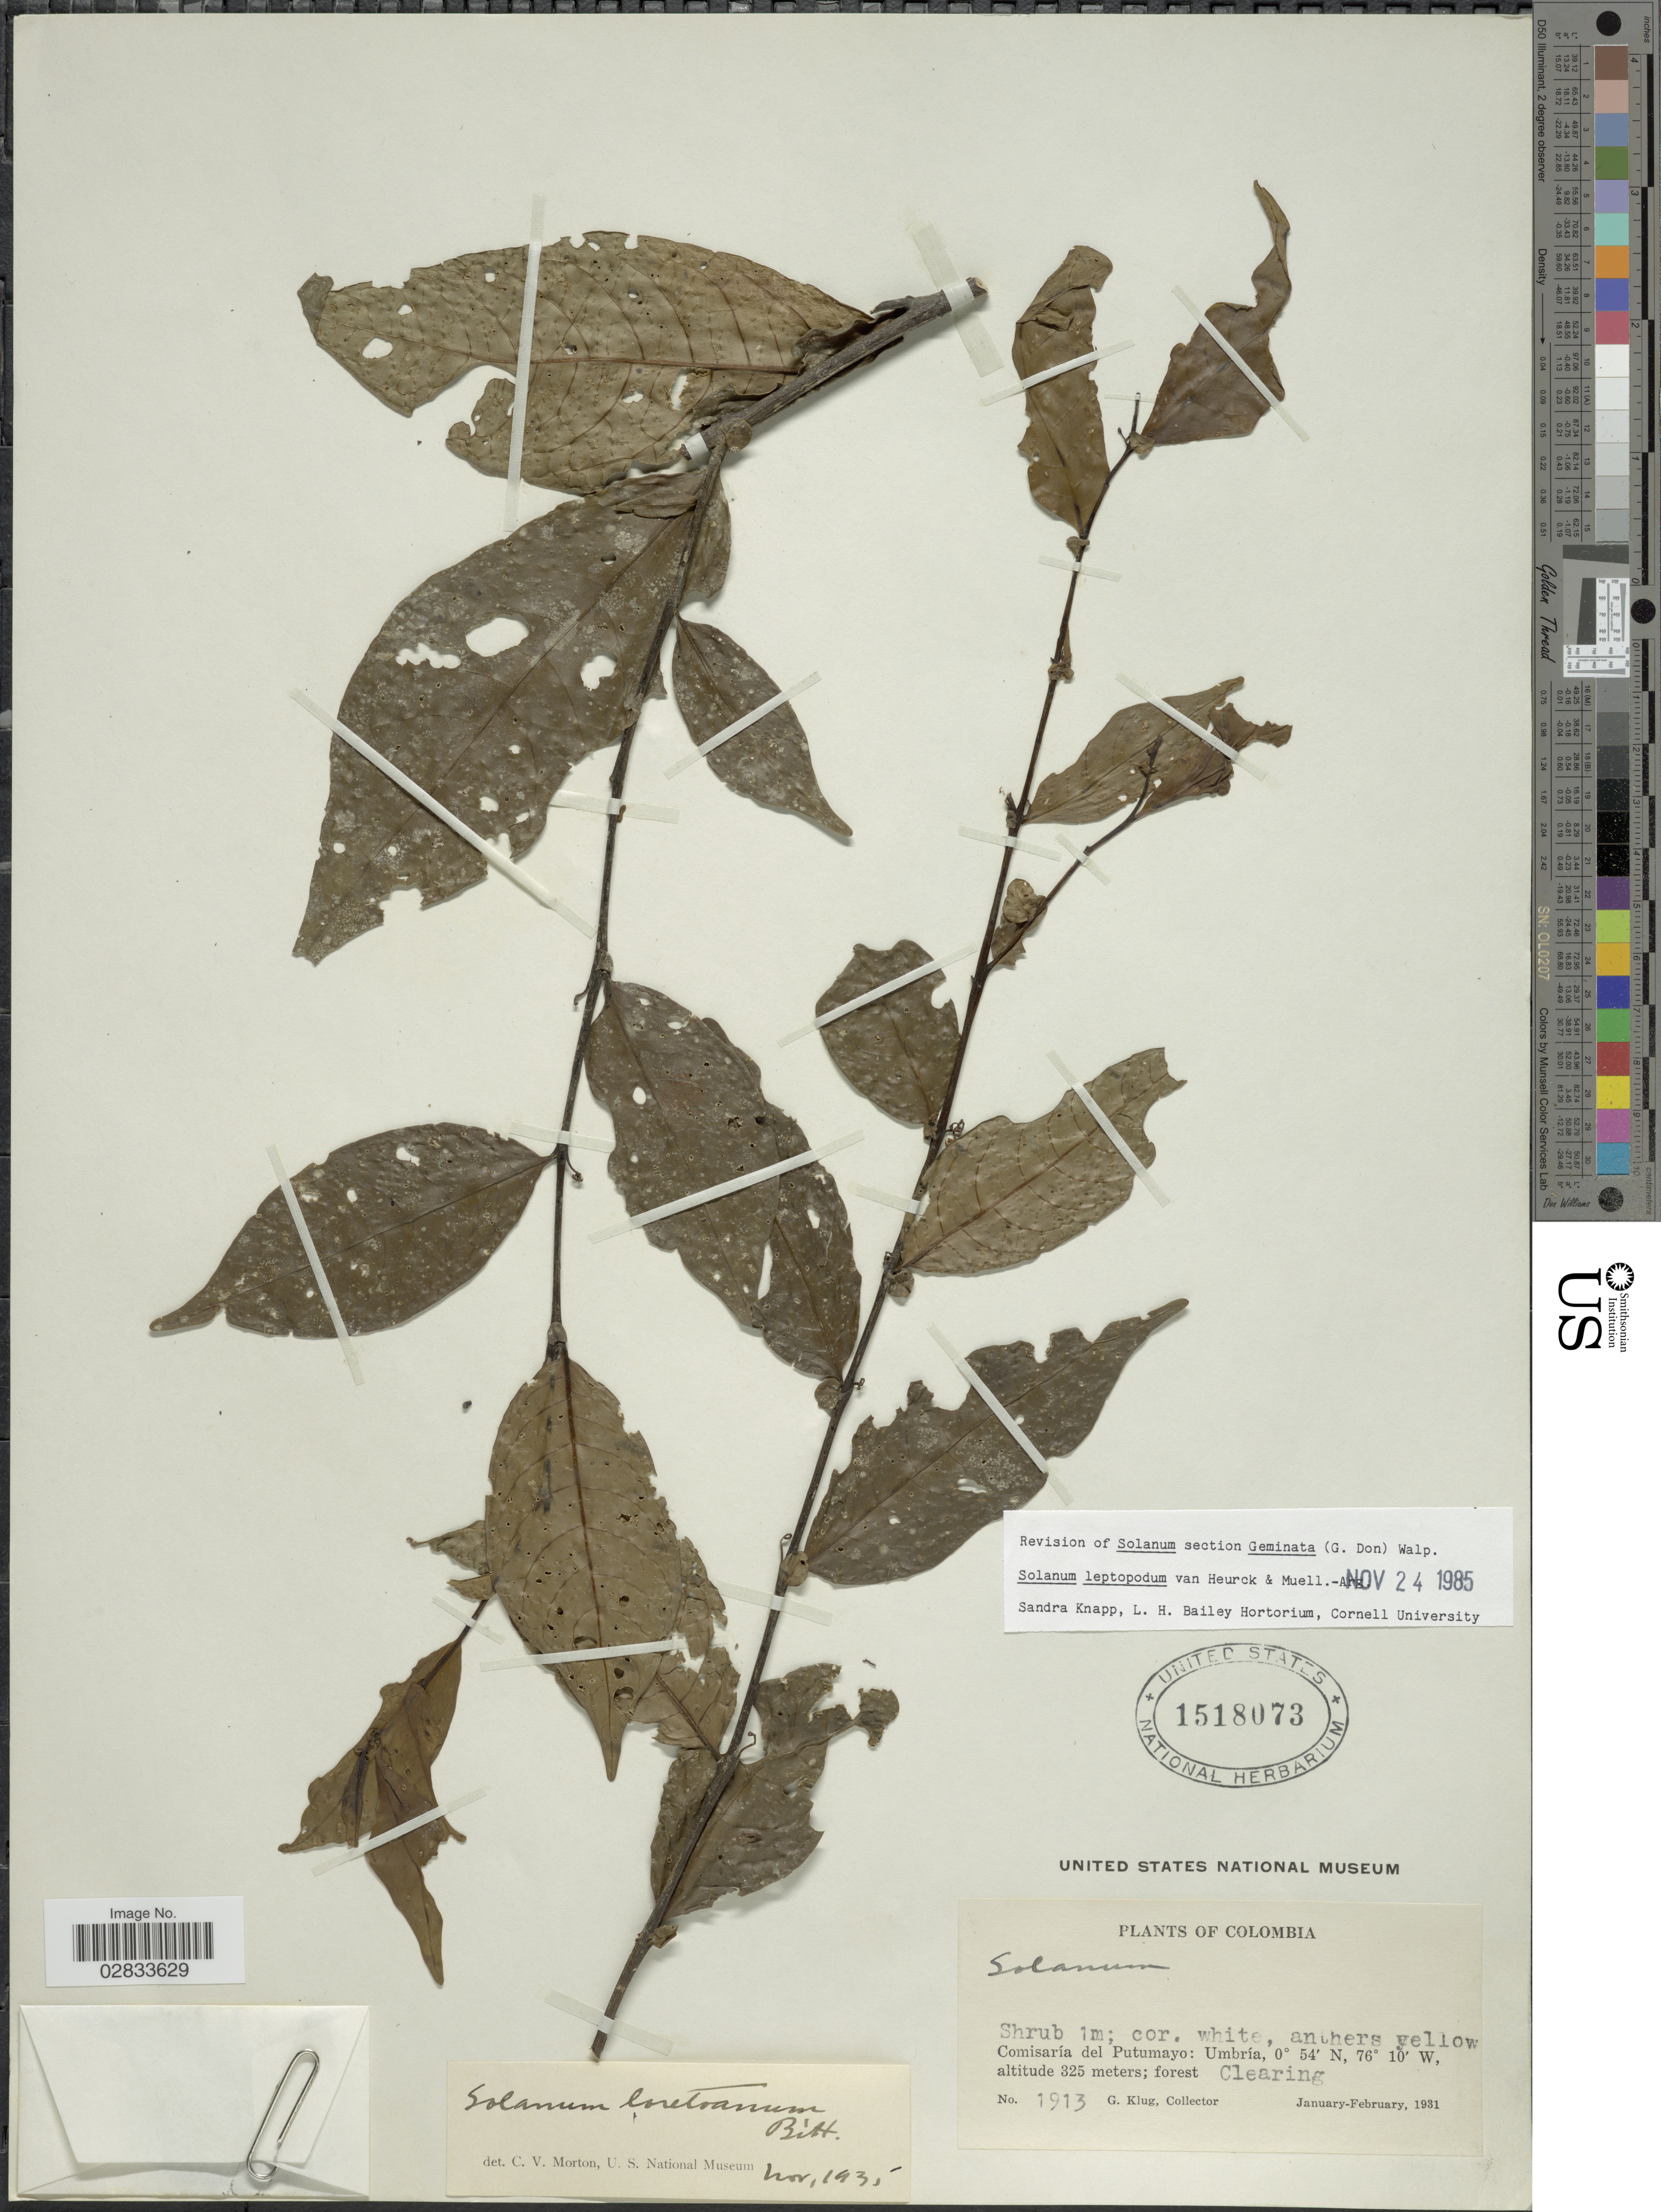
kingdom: Plantae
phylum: Tracheophyta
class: Magnoliopsida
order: Solanales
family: Solanaceae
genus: Solanum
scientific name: Solanum leptopodum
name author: Van Heurck & Müll. Arg.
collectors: G. Klug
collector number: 1913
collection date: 1931-01/1931-02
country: Colombia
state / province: Putumayo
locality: Comisaría del Putumayo: Umbría.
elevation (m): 325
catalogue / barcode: US 1518073